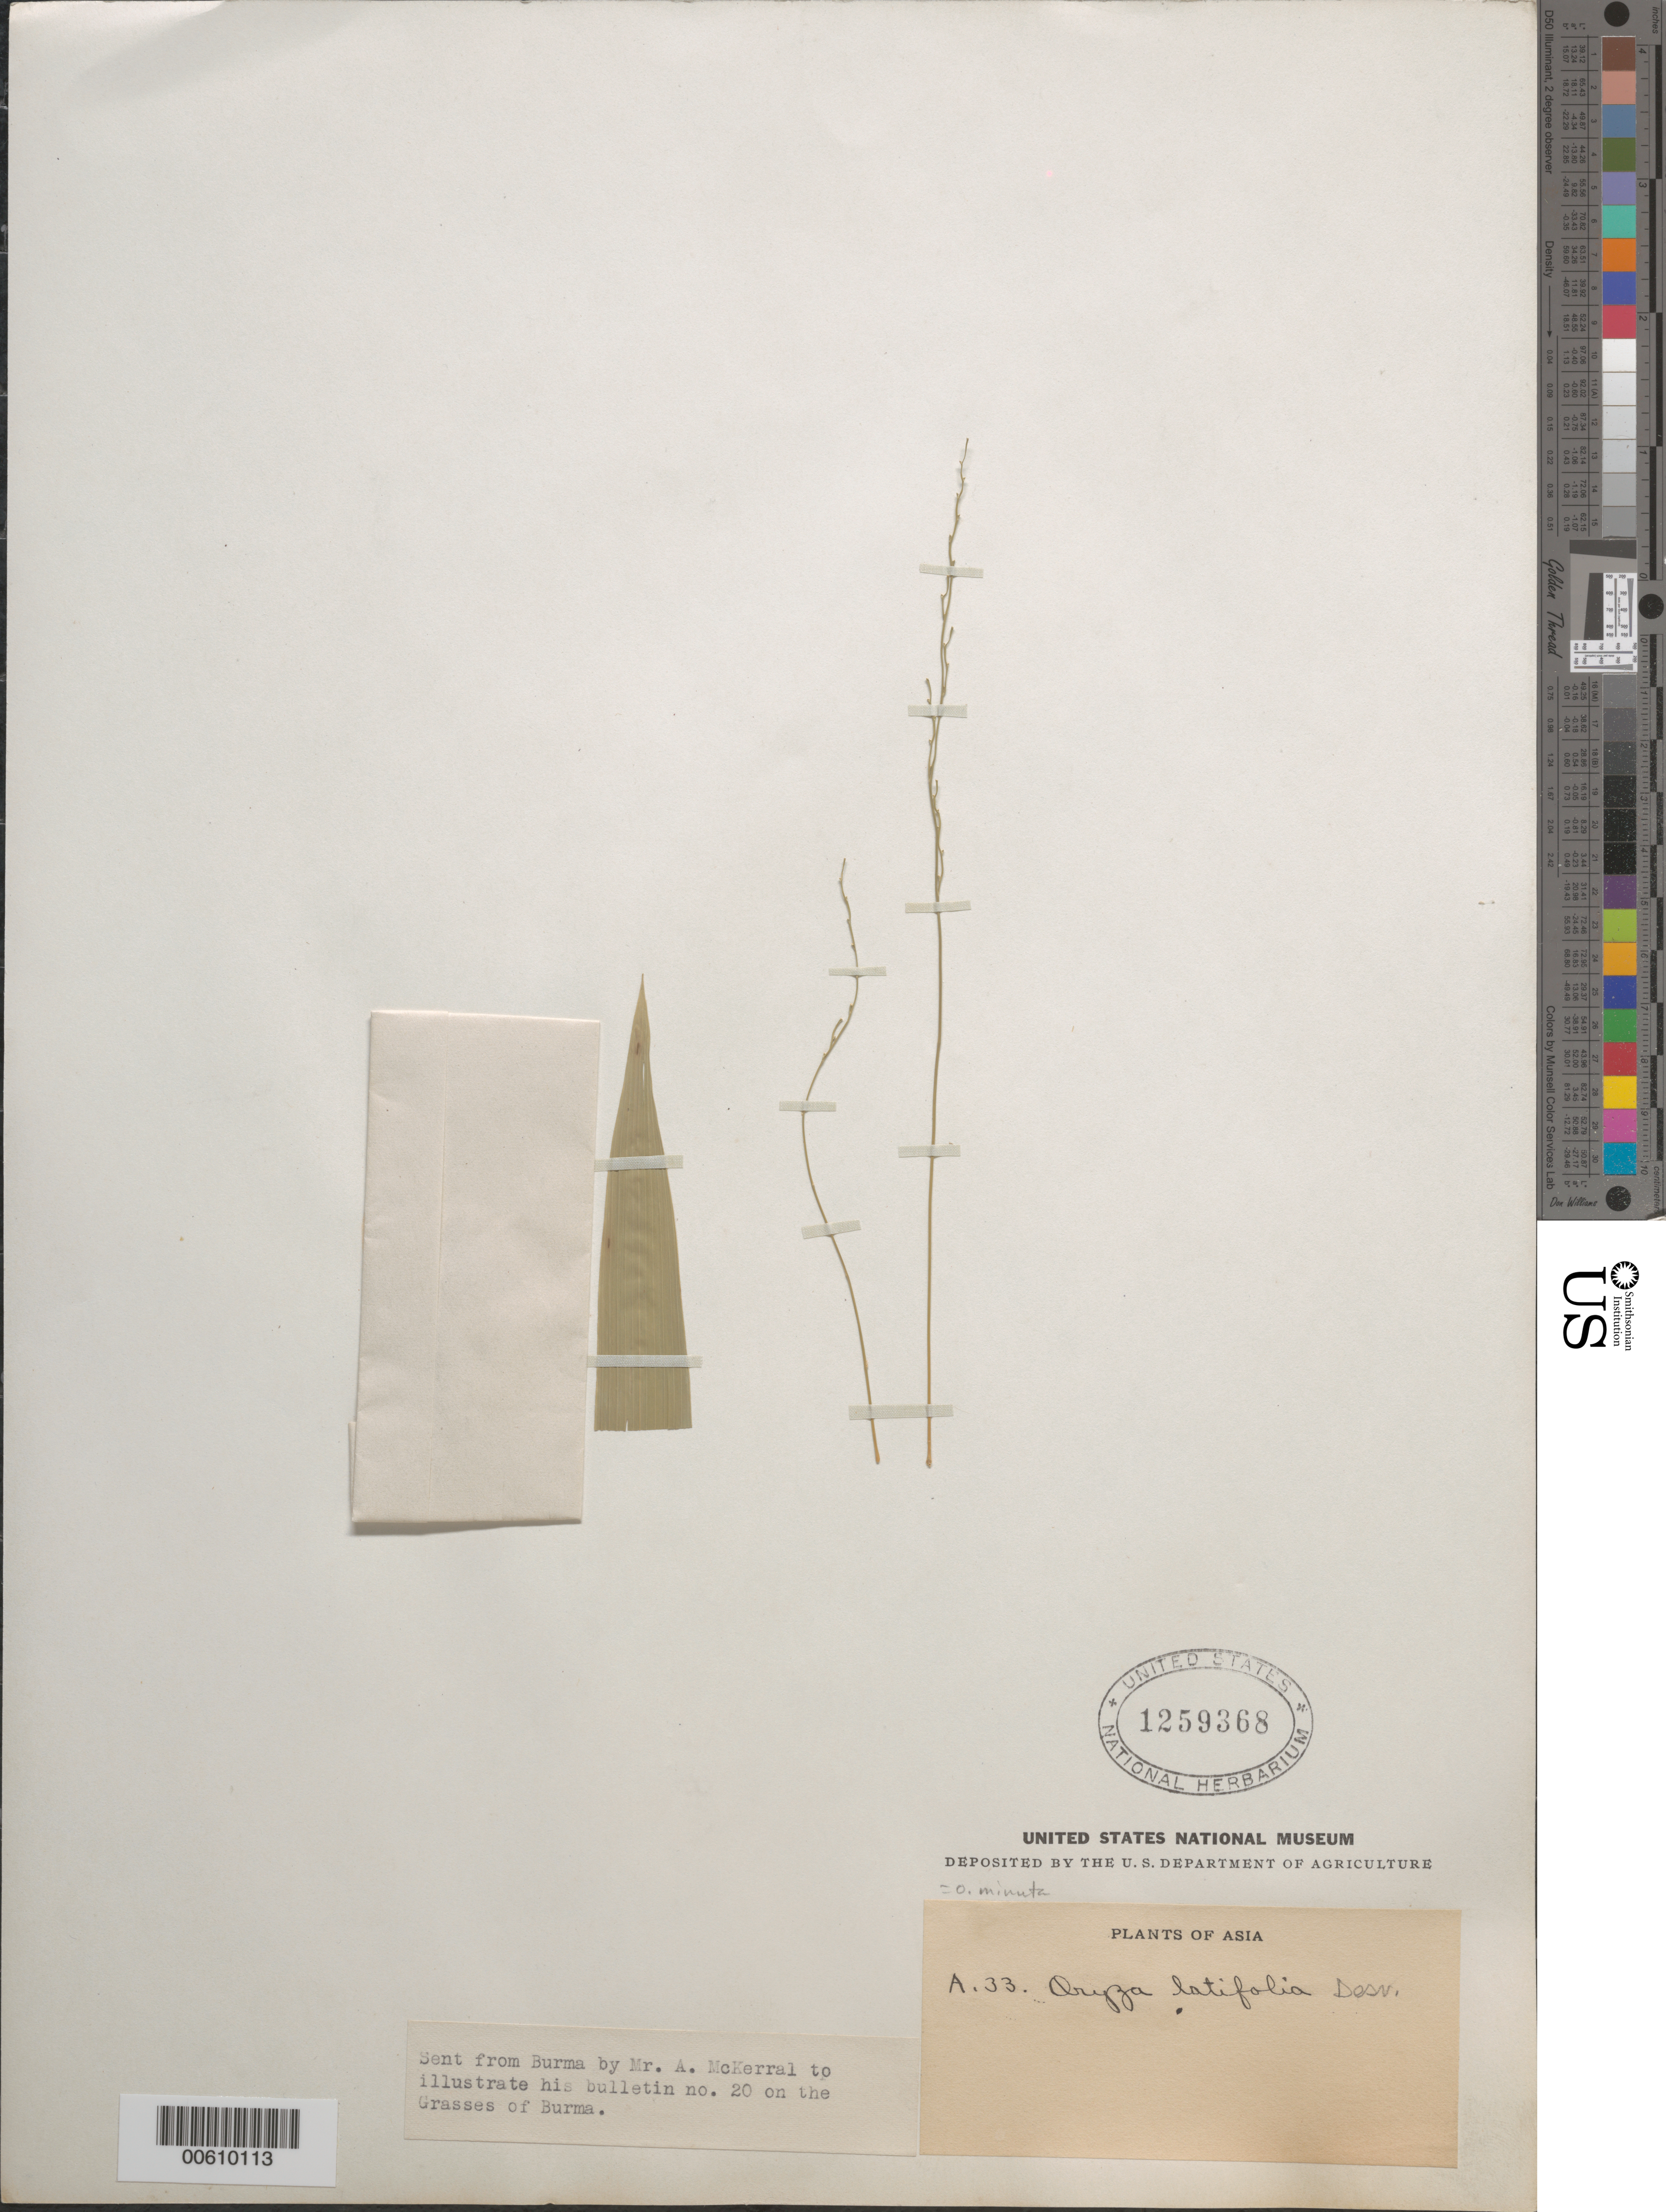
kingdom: Plantae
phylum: Tracheophyta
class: Liliopsida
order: Poales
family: Poaceae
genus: Oryza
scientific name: Oryza minuta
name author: J. Presl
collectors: A. McKerral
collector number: A 33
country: Myanmar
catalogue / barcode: US 1259368